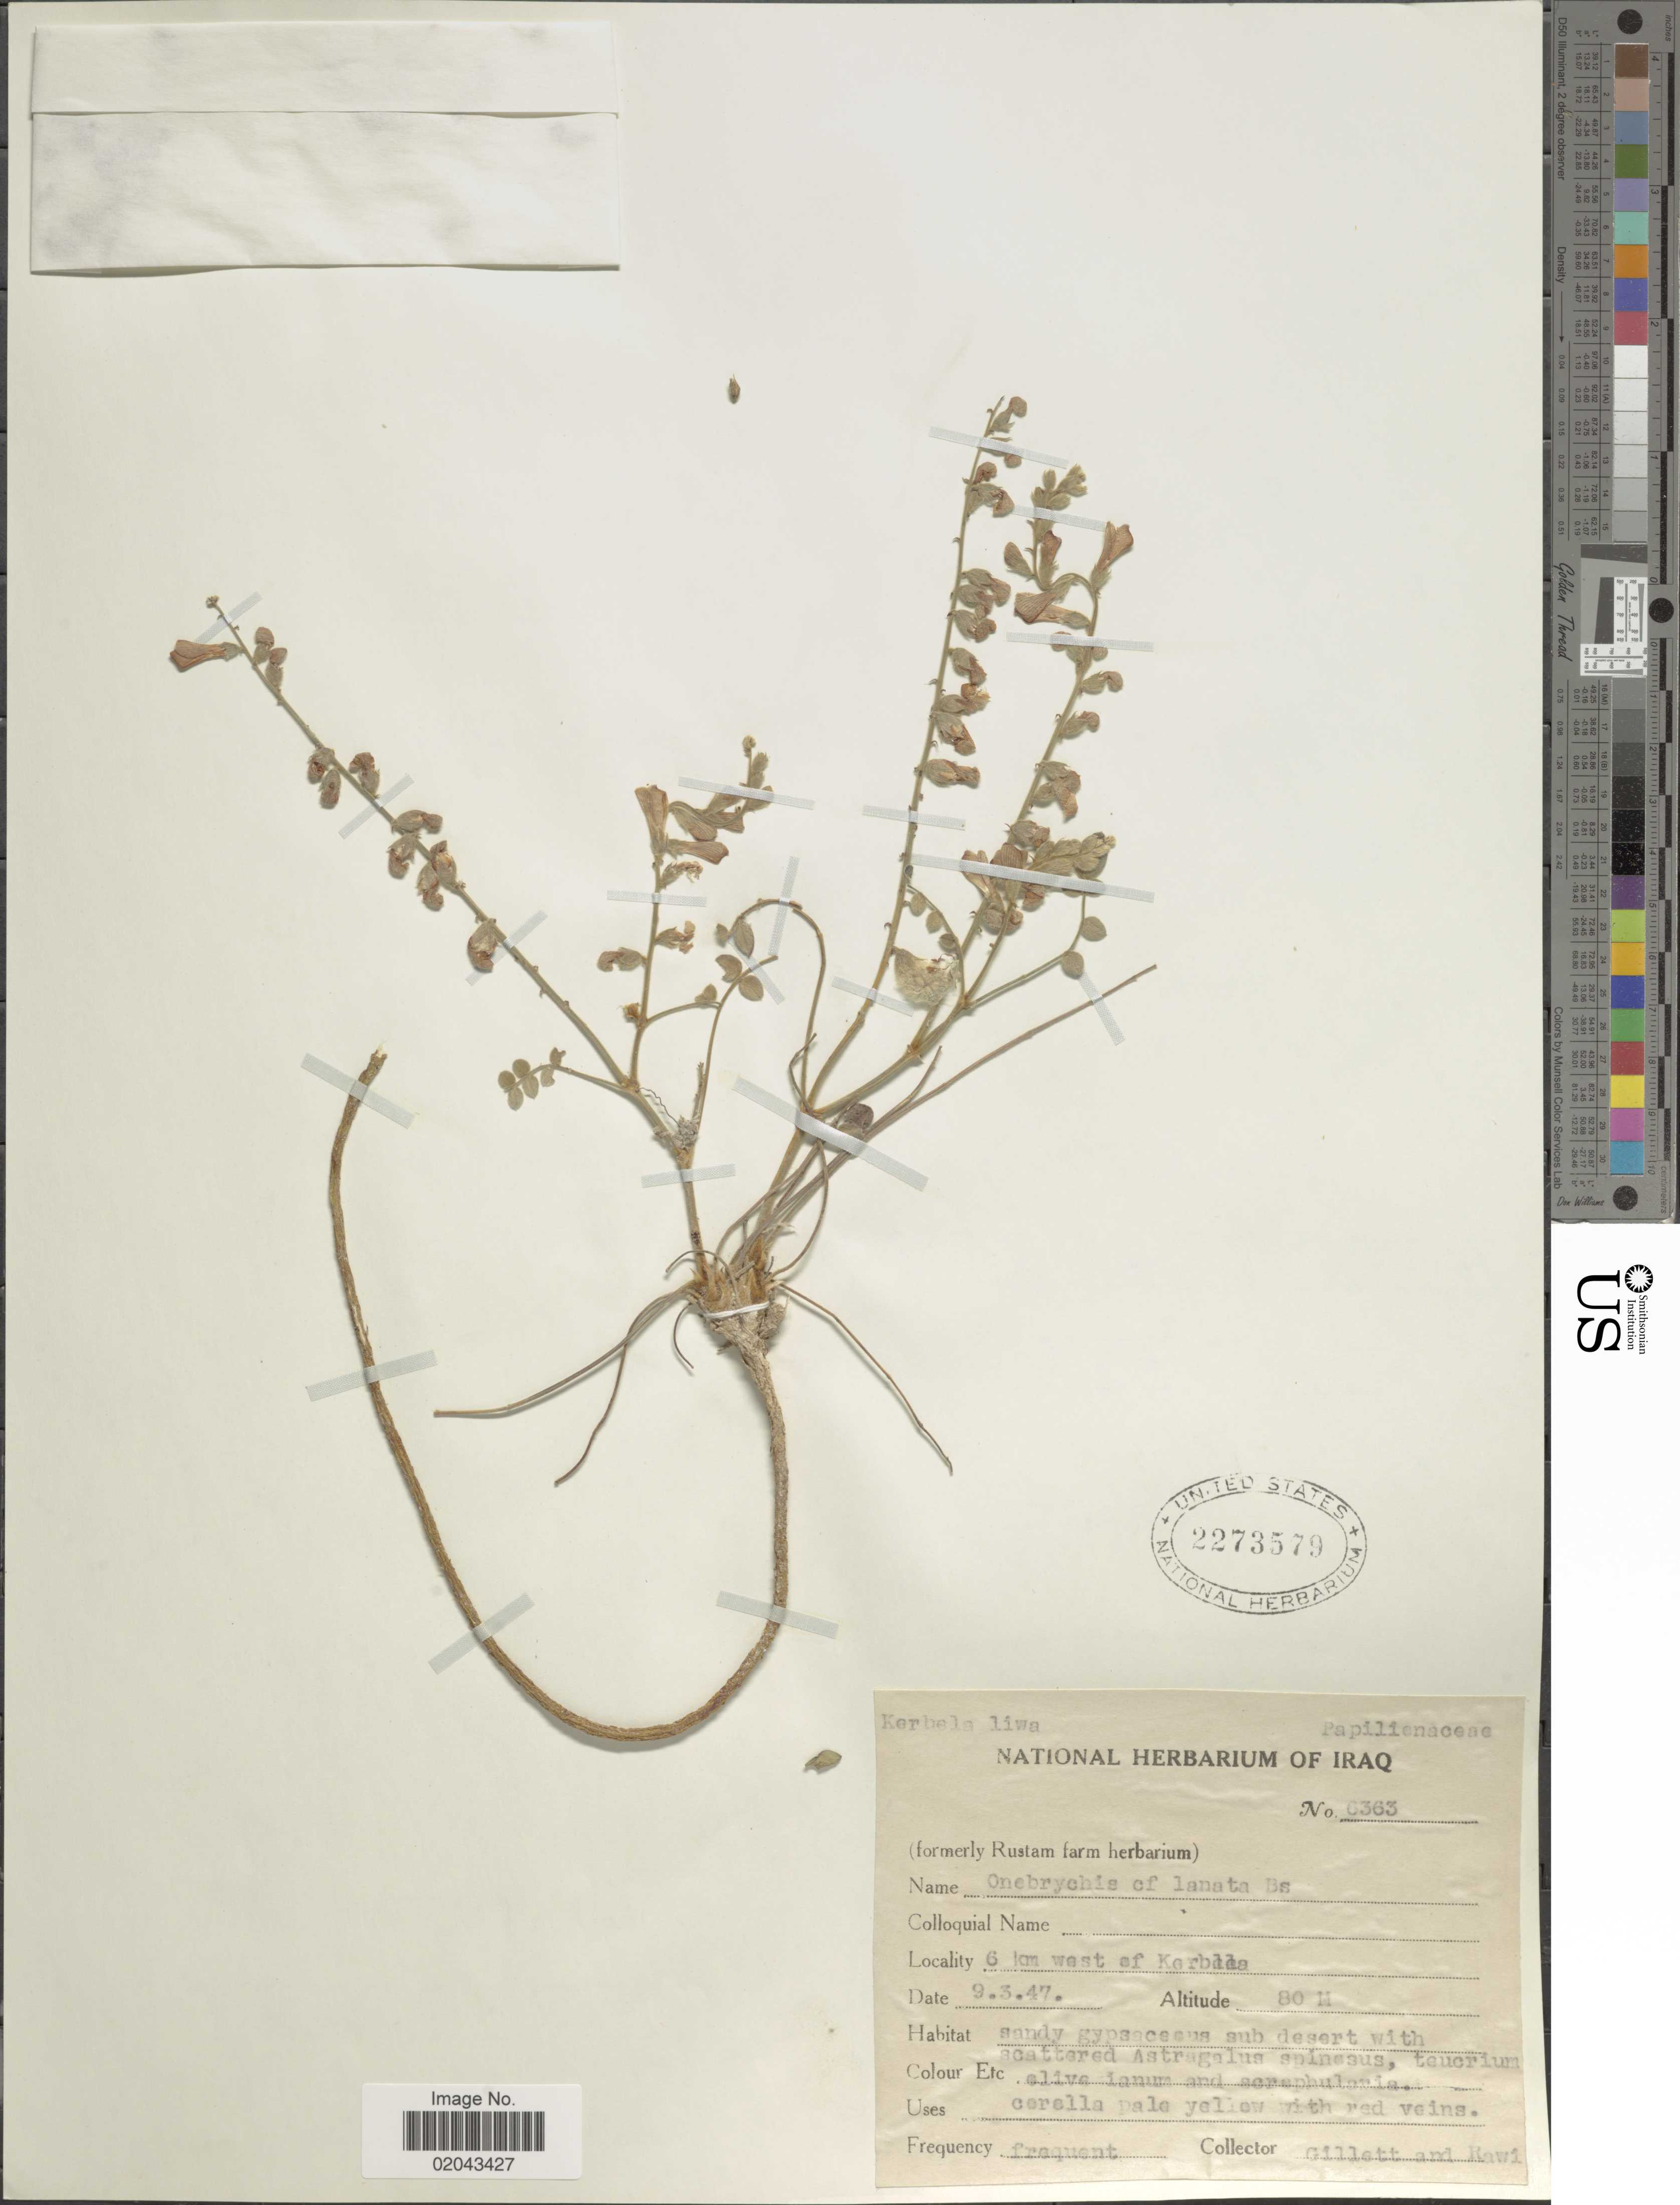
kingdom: Plantae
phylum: Tracheophyta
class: Magnoliopsida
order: Fabales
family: Fabaceae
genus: Onobrychis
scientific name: Onobrychis lanata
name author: Boiss.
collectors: Gillett, -- & -. Rawi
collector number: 6363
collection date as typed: Transcribed d/m/y: 9/3/47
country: Iraq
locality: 6 km west of Kerbala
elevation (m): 80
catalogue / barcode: US 2273579